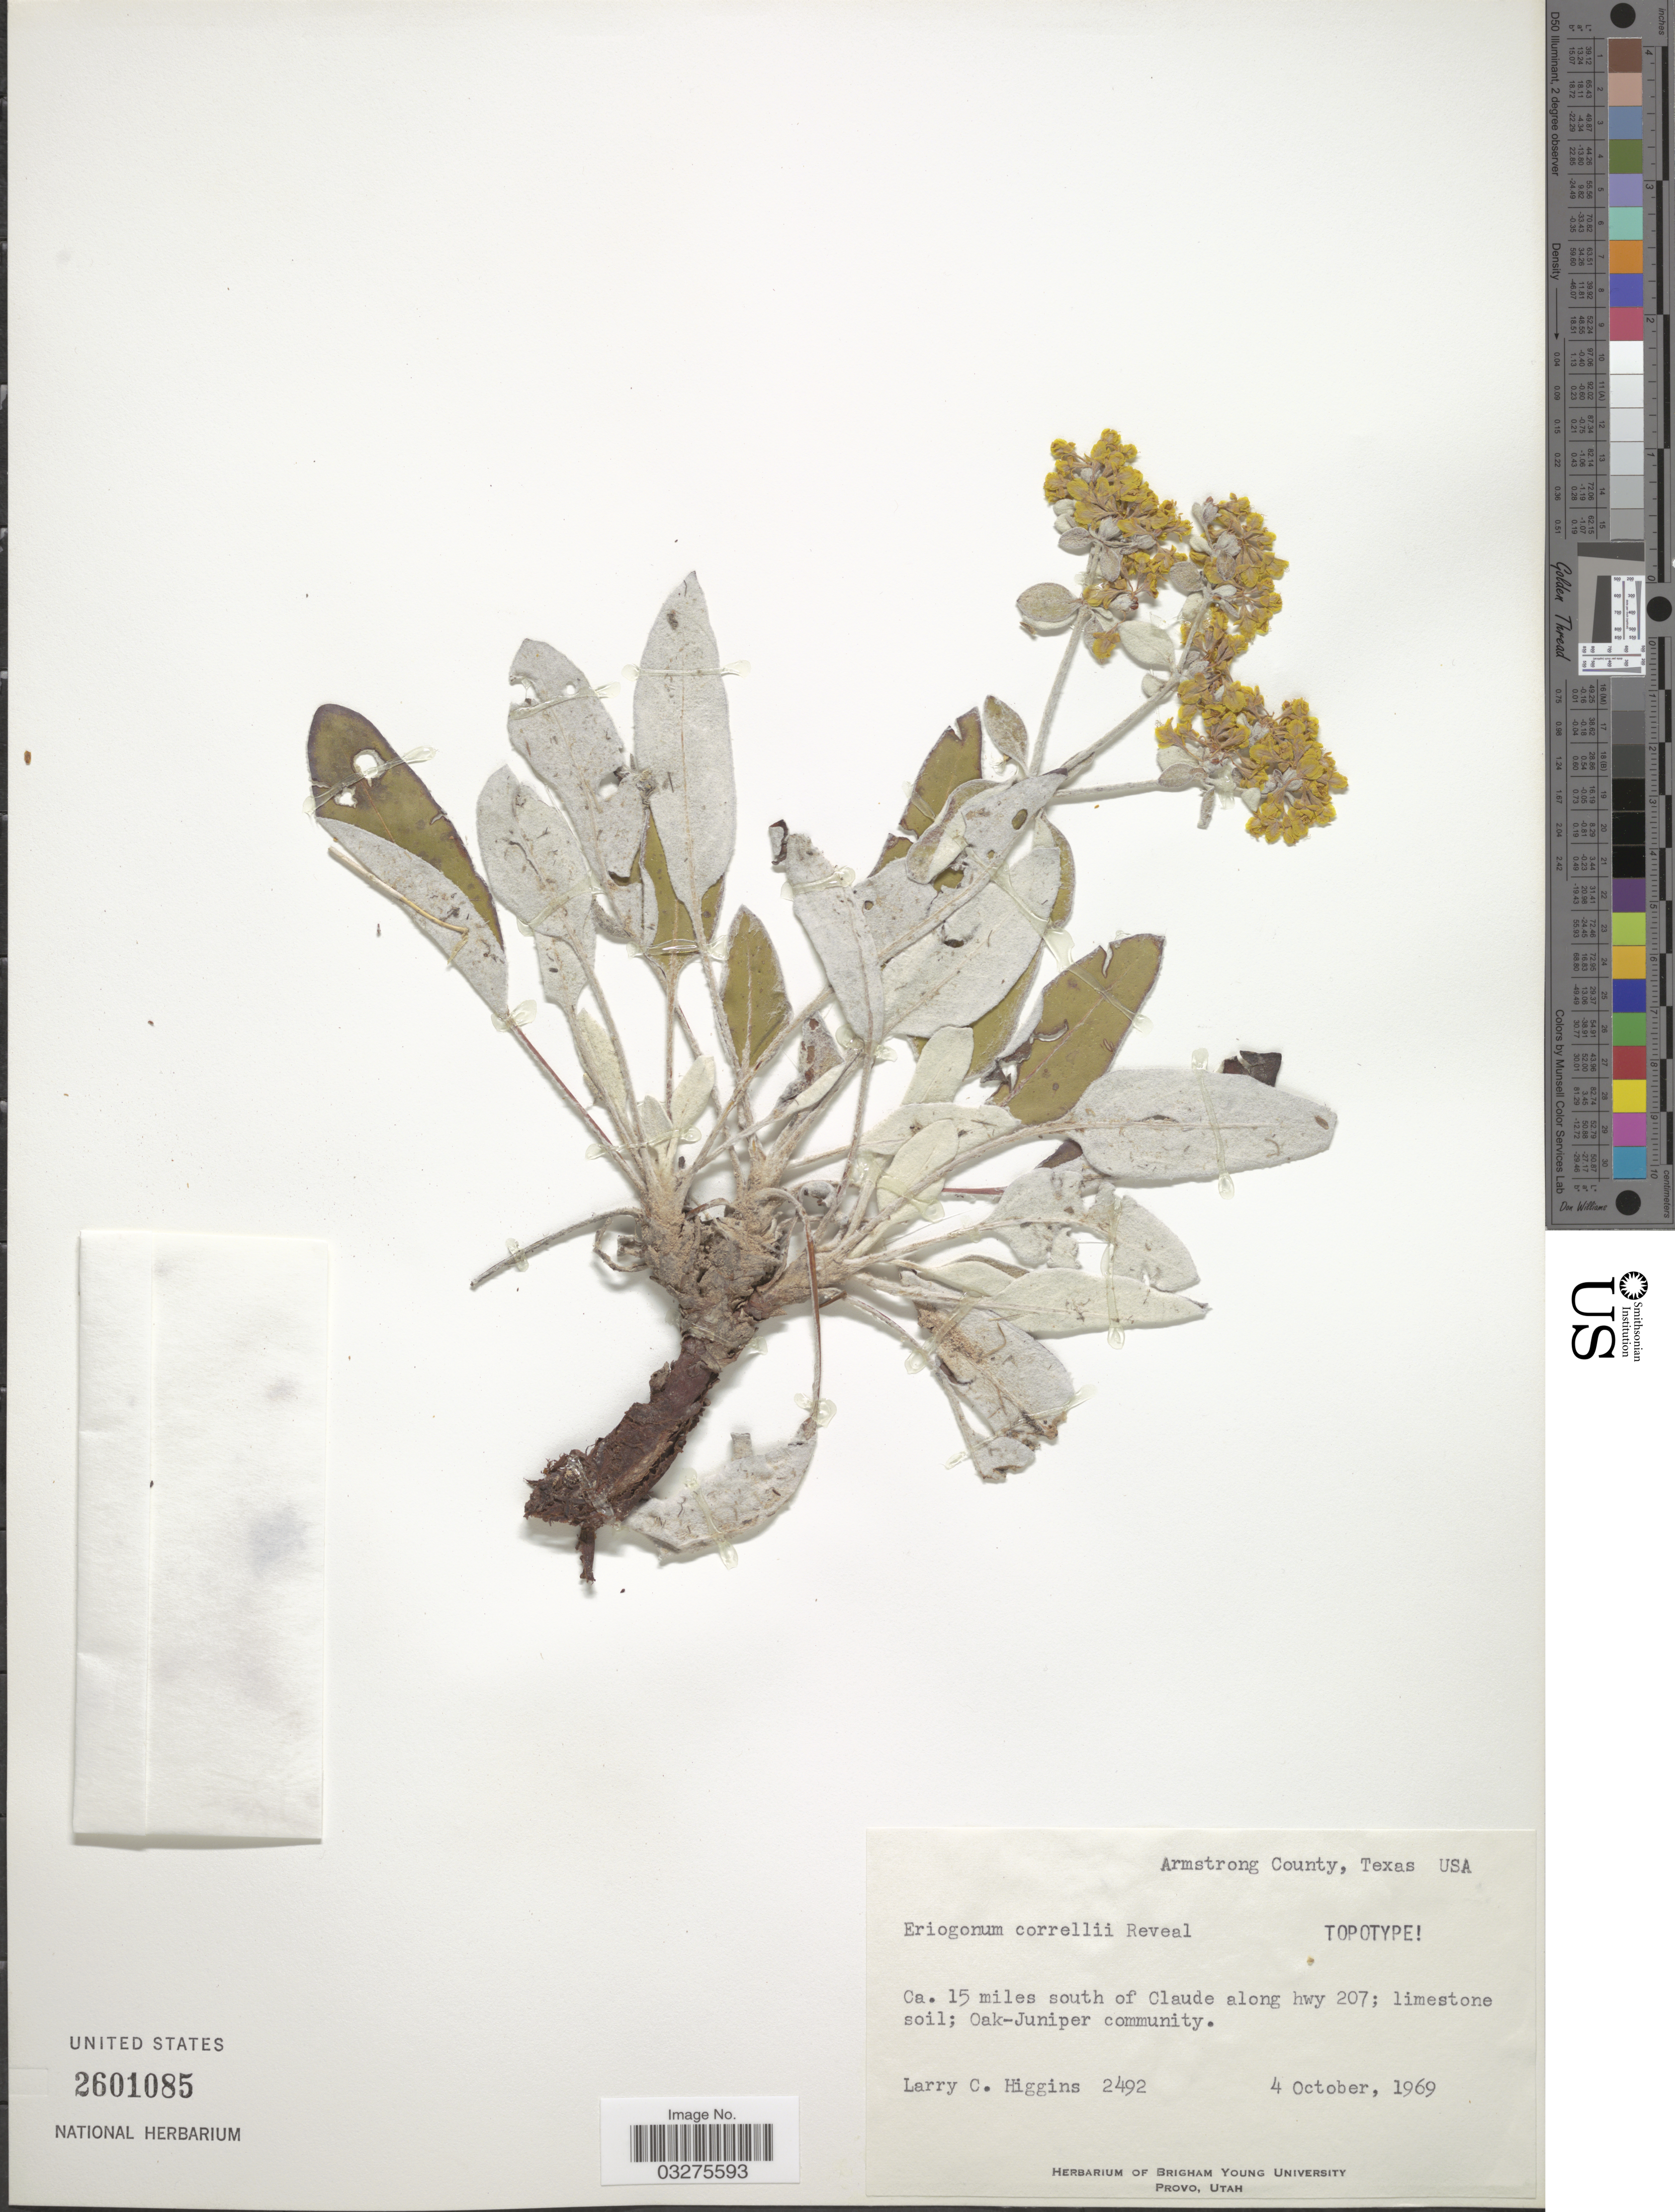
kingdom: Plantae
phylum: Tracheophyta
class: Magnoliopsida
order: Caryophyllales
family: Polygonaceae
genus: Eriogonum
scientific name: Eriogonum correllii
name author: Reveal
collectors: L. Higgins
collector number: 2492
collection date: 1969-10-04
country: United States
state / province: Texas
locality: Armstrong County. Ca. 15 miles south of Claude along hwy 207.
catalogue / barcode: US 2601085